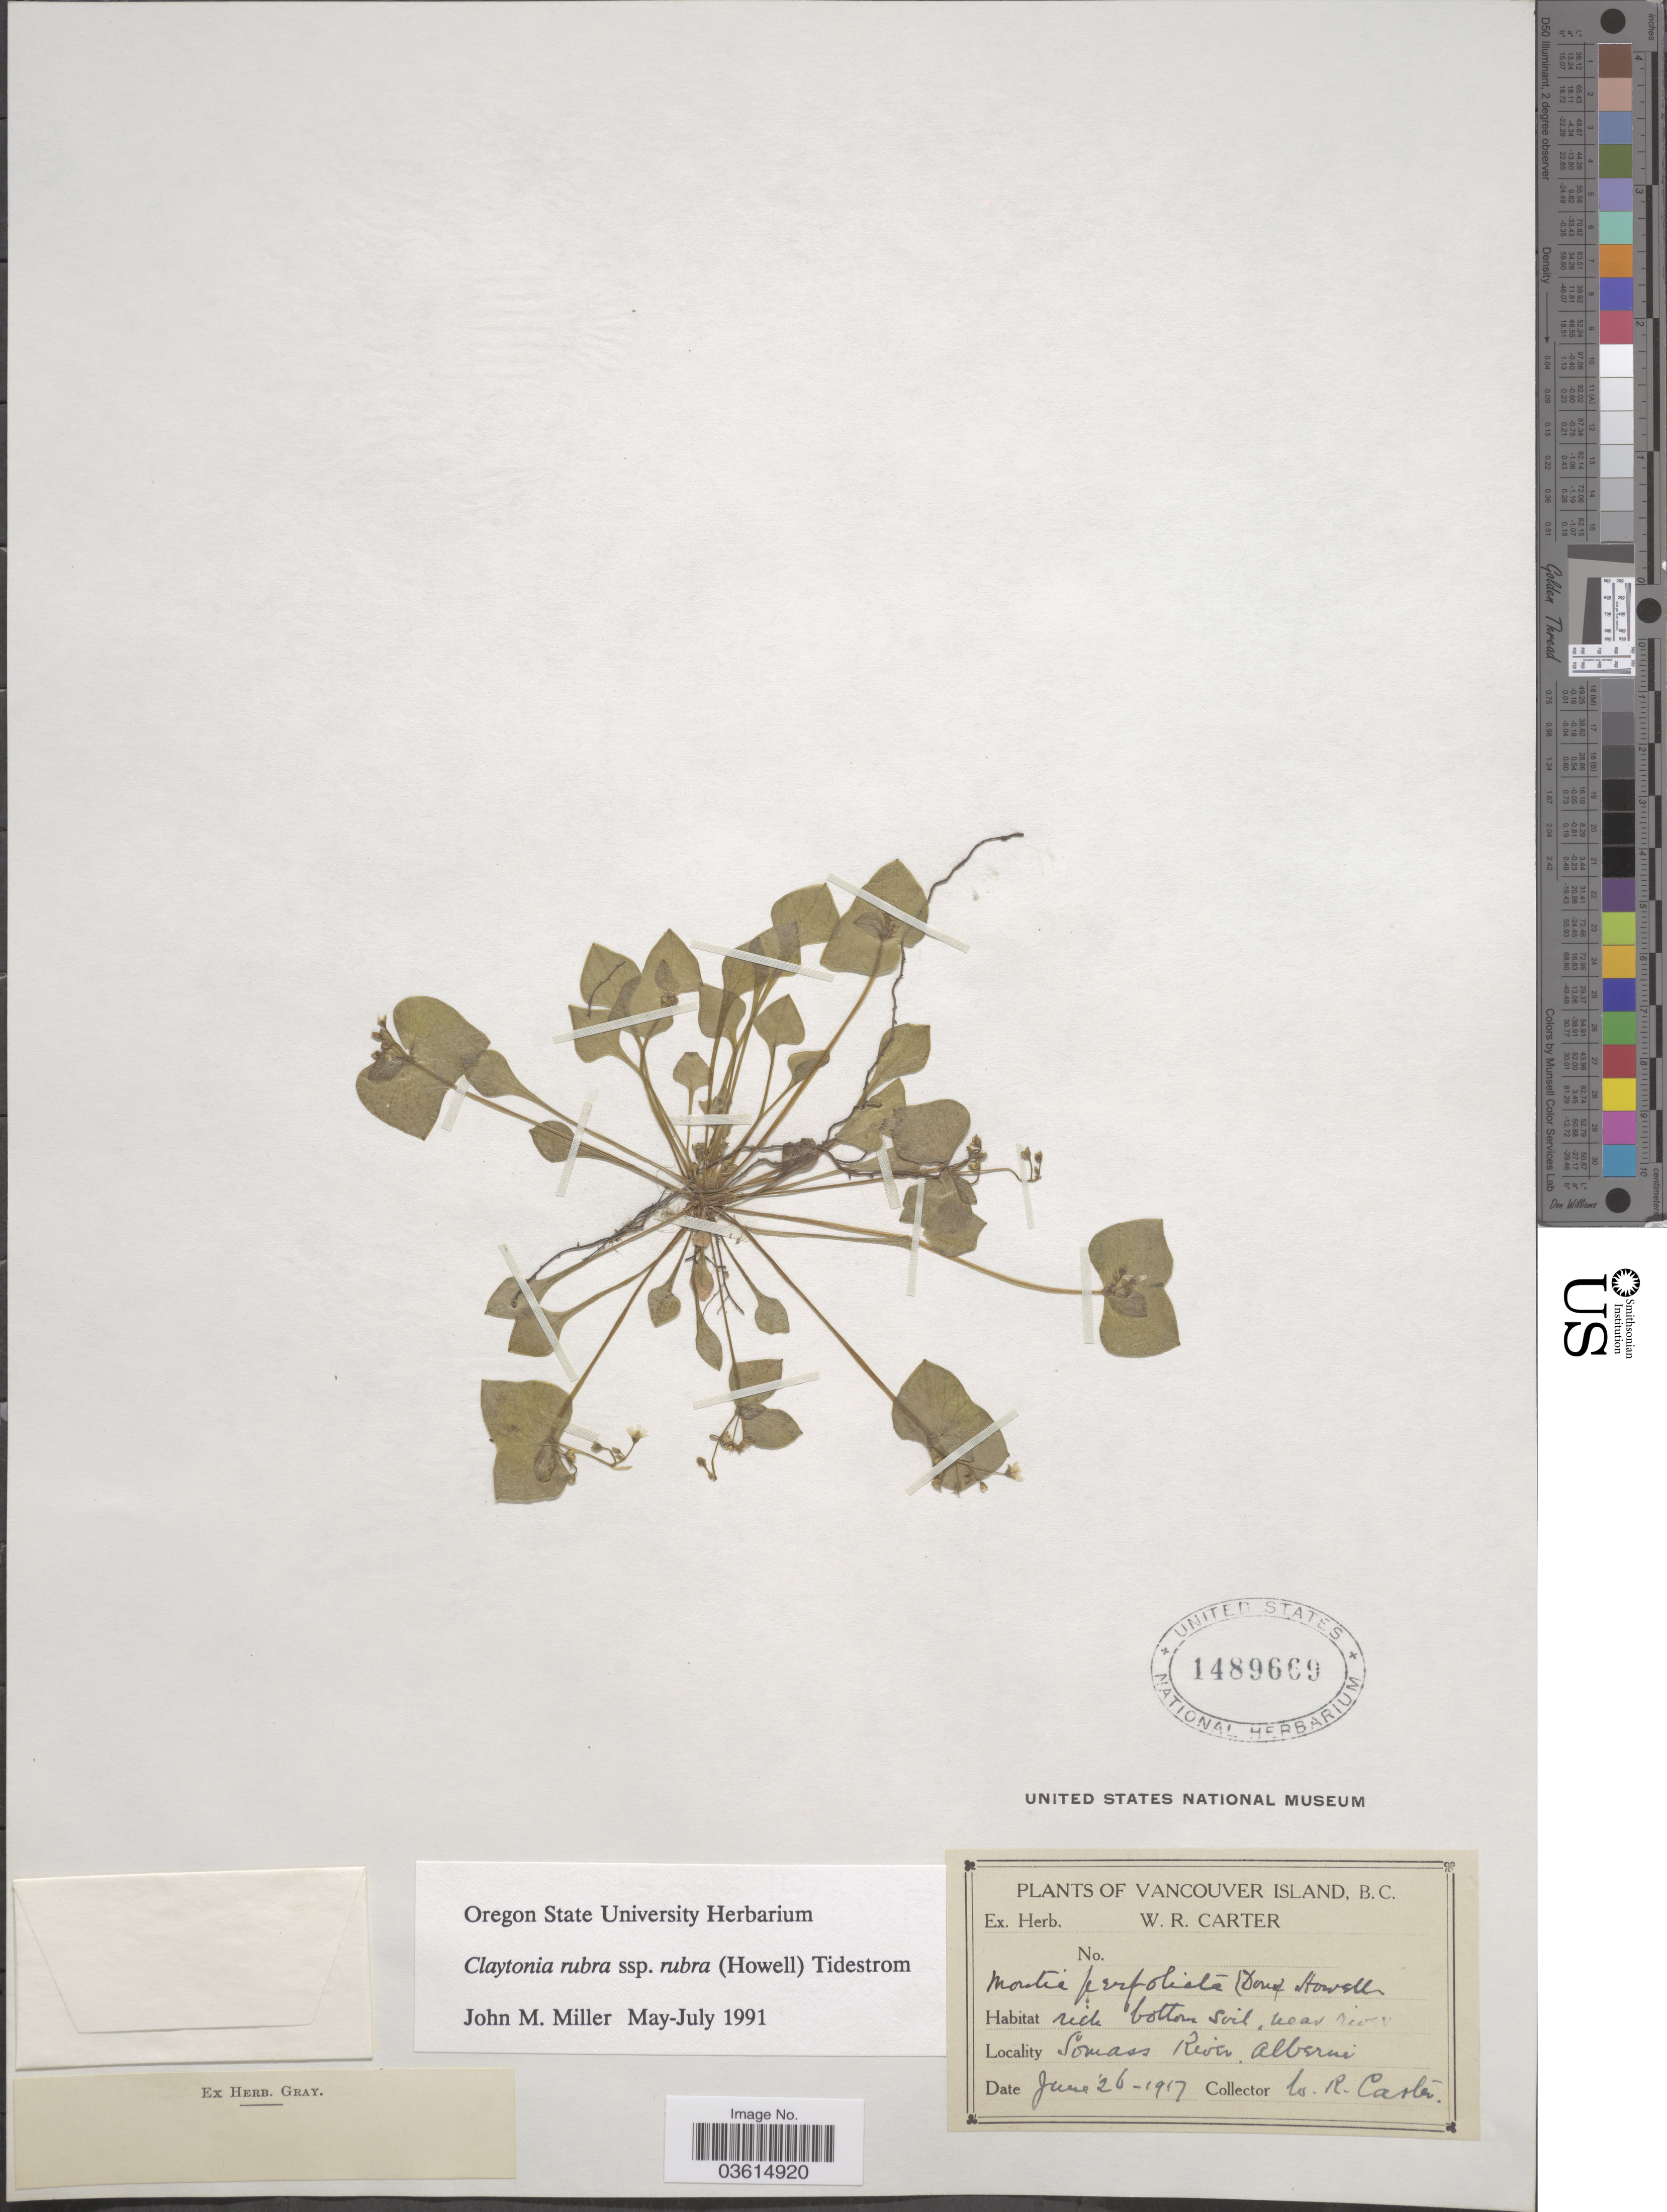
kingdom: Plantae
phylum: Tracheophyta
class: Magnoliopsida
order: Caryophyllales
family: Montiaceae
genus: Claytonia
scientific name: Claytonia rubra subsp. rubra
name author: (Howell) Tidestr.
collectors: W. R. Carter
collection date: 1917-06-26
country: Canada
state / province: British Columbia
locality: Vancouver Island. Near river Somass River, Alberni.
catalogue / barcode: US 1489669